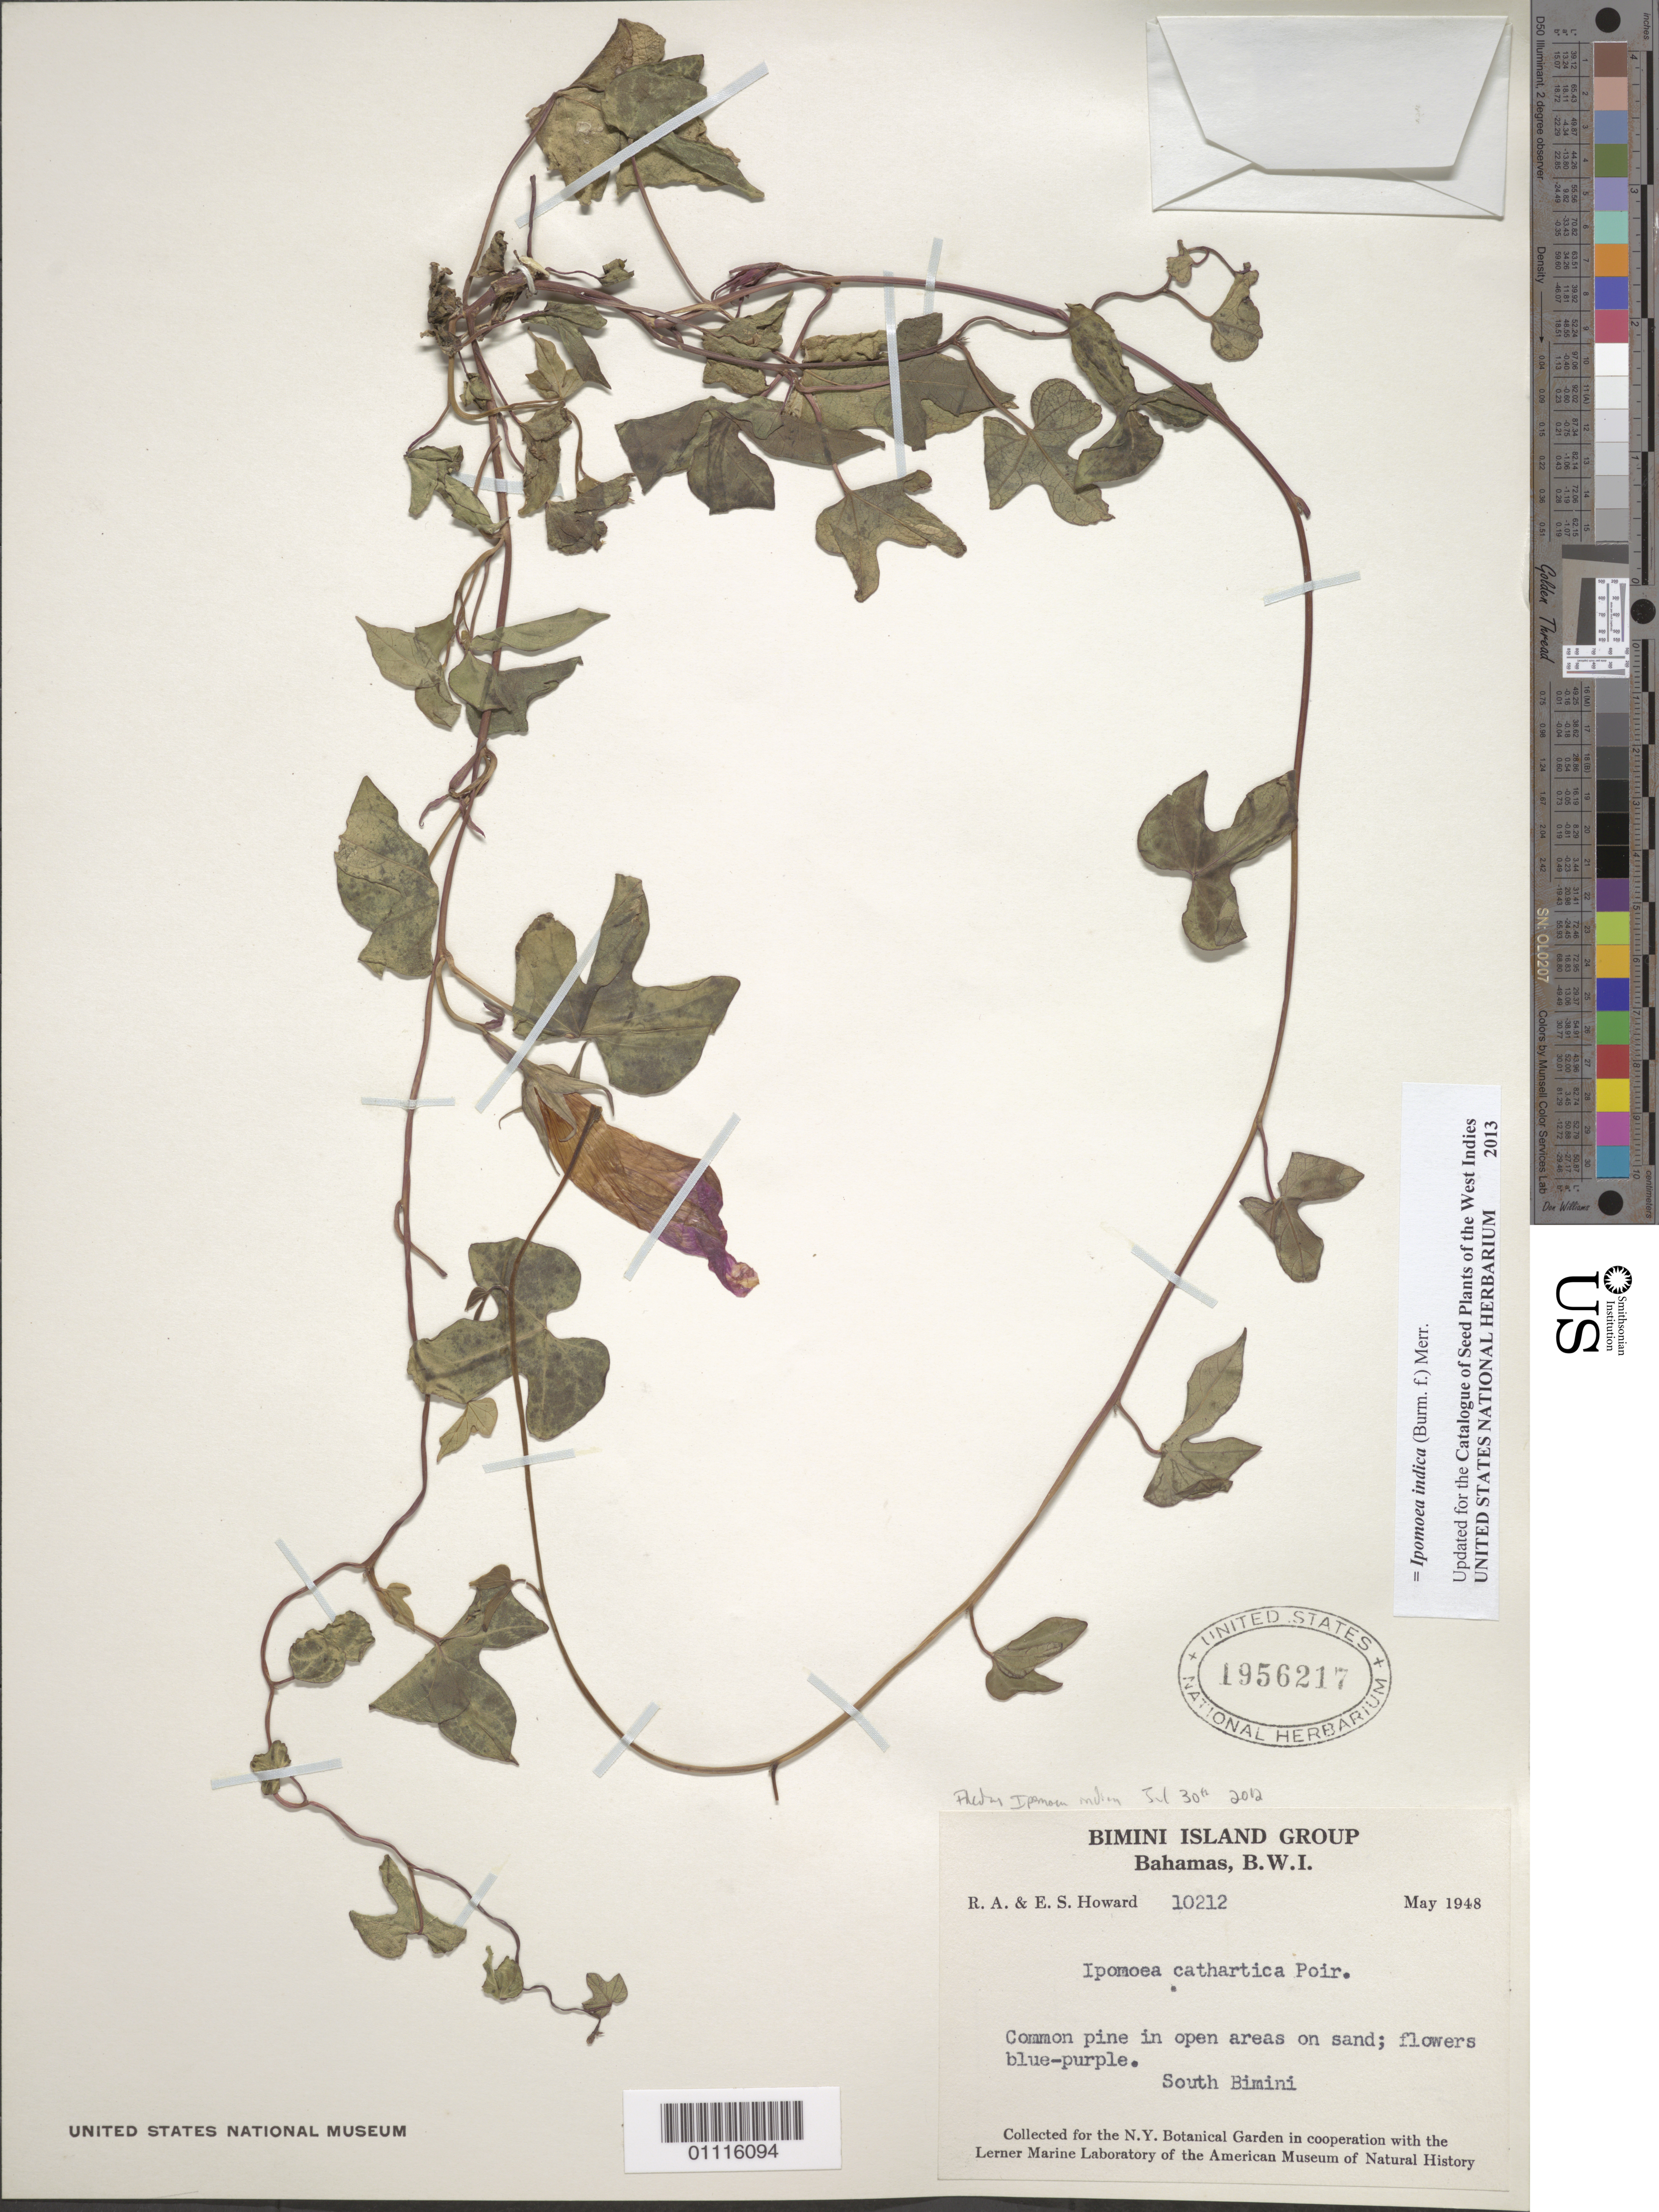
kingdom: Plantae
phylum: Tracheophyta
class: Magnoliopsida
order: Solanales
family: Convolvulaceae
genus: Ipomoea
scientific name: Ipomoea indica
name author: (Burm.) Merr.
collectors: R. A. Howard & E. S. Howard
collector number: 10212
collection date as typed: May 1948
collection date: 1948-05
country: Bahamas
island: South Bimini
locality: Common pine in open areas on sand.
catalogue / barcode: US 1956217